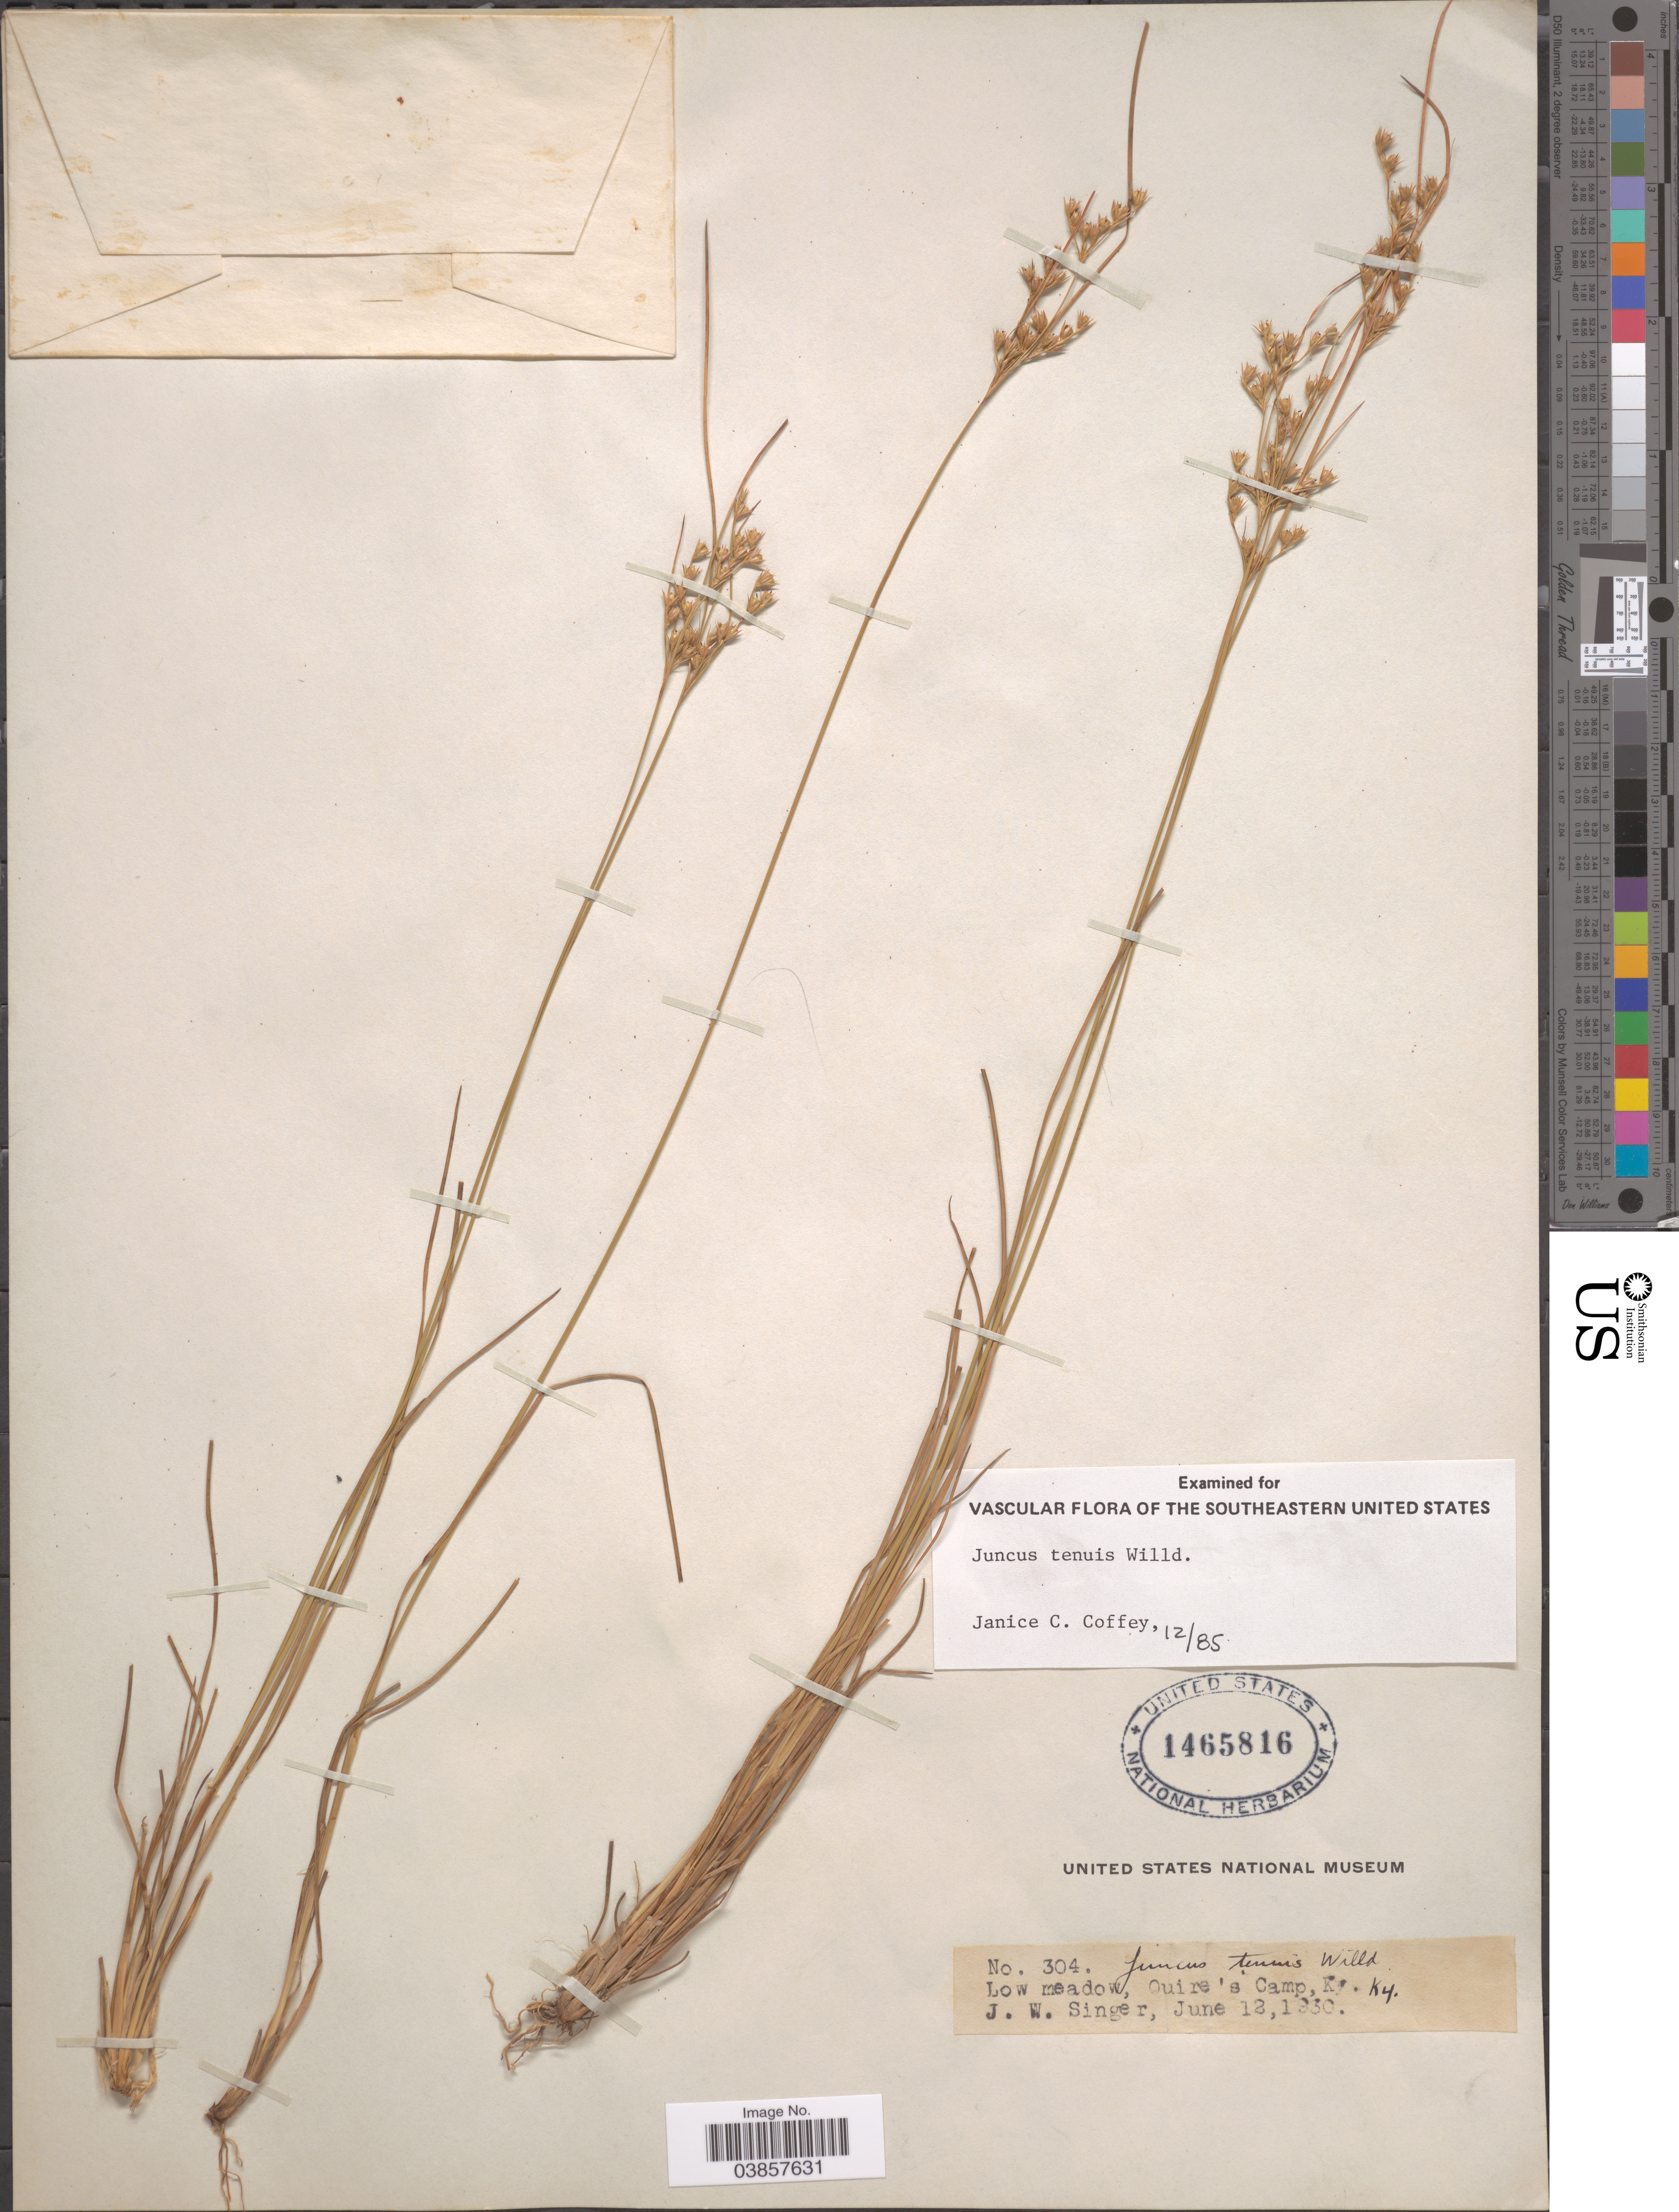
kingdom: Plantae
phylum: Tracheophyta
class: Liliopsida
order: Poales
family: Juncaceae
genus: Juncus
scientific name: Juncus tenuis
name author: Willd.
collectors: J. EW. Singer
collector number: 304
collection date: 1930-06-12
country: United States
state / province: Kentucky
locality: Quire's Camp.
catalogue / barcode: US 1465816